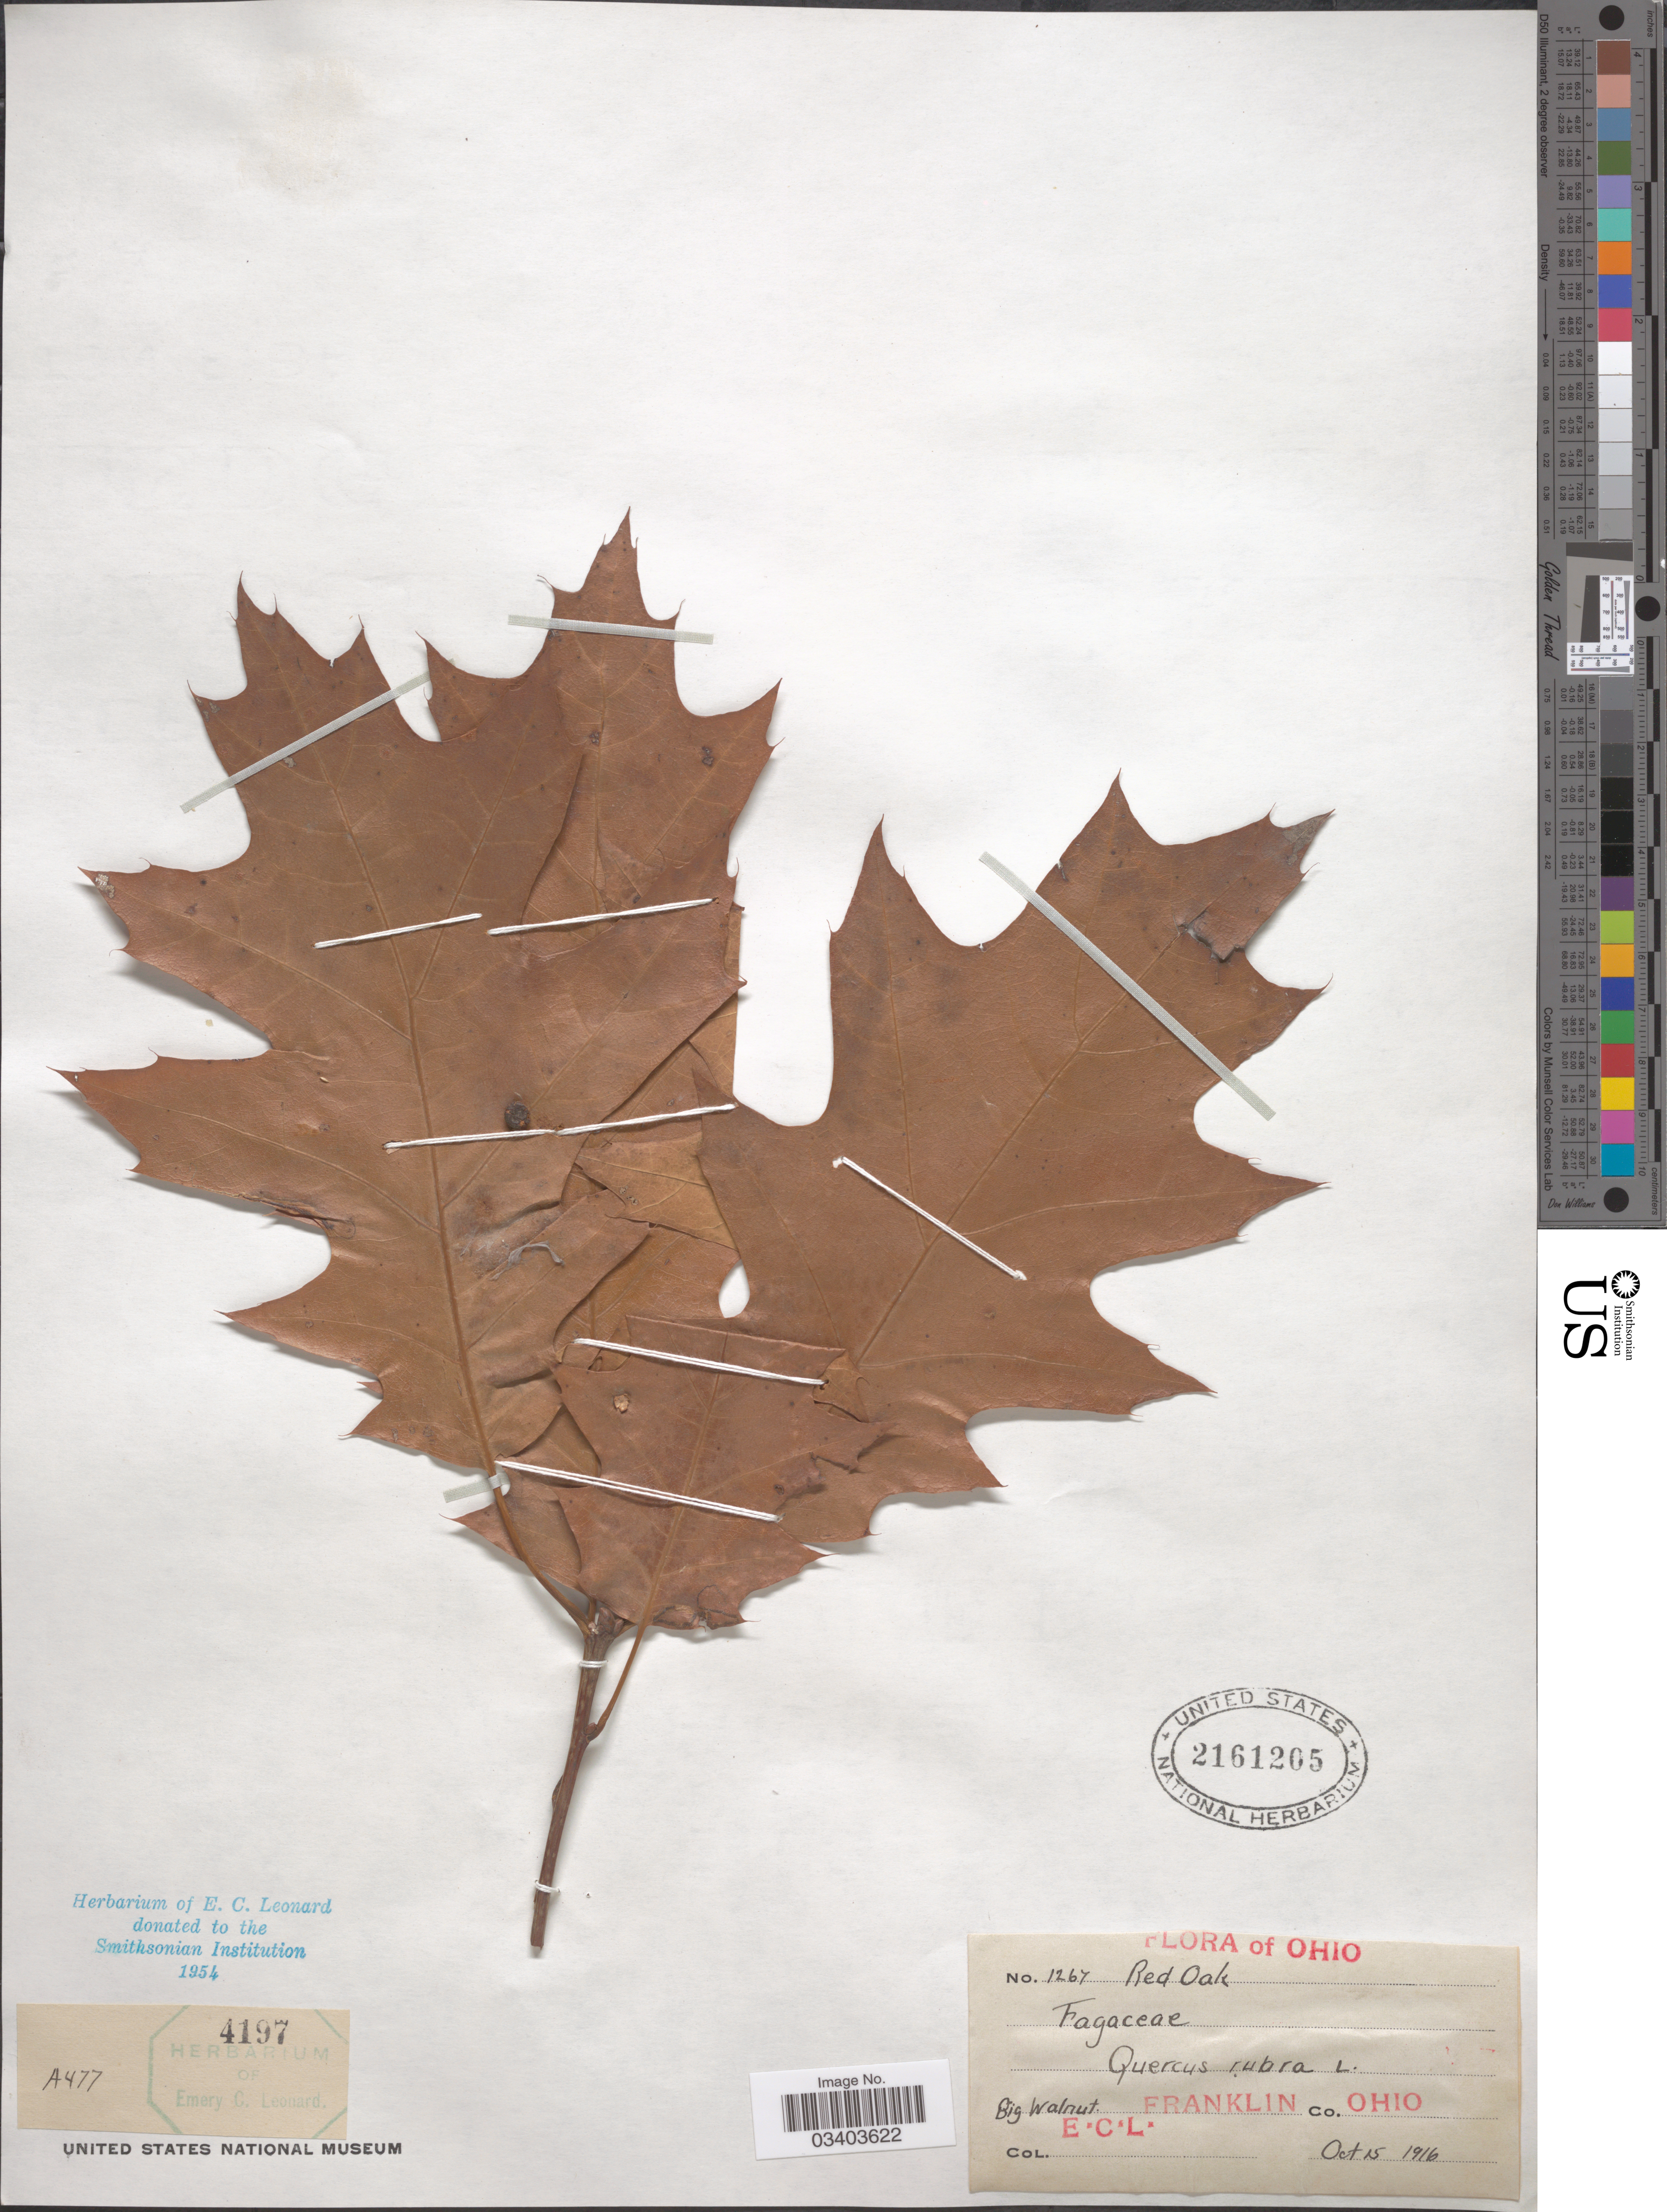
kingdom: Plantae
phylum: Tracheophyta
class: Magnoliopsida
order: Fagales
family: Fagaceae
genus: Quercus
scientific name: Quercus borealis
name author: F. Michx.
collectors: E. C. Leonard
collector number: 1267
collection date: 1916-10-15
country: United States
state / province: Ohio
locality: Big Walnut. Franklin Co.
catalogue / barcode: US 2161205